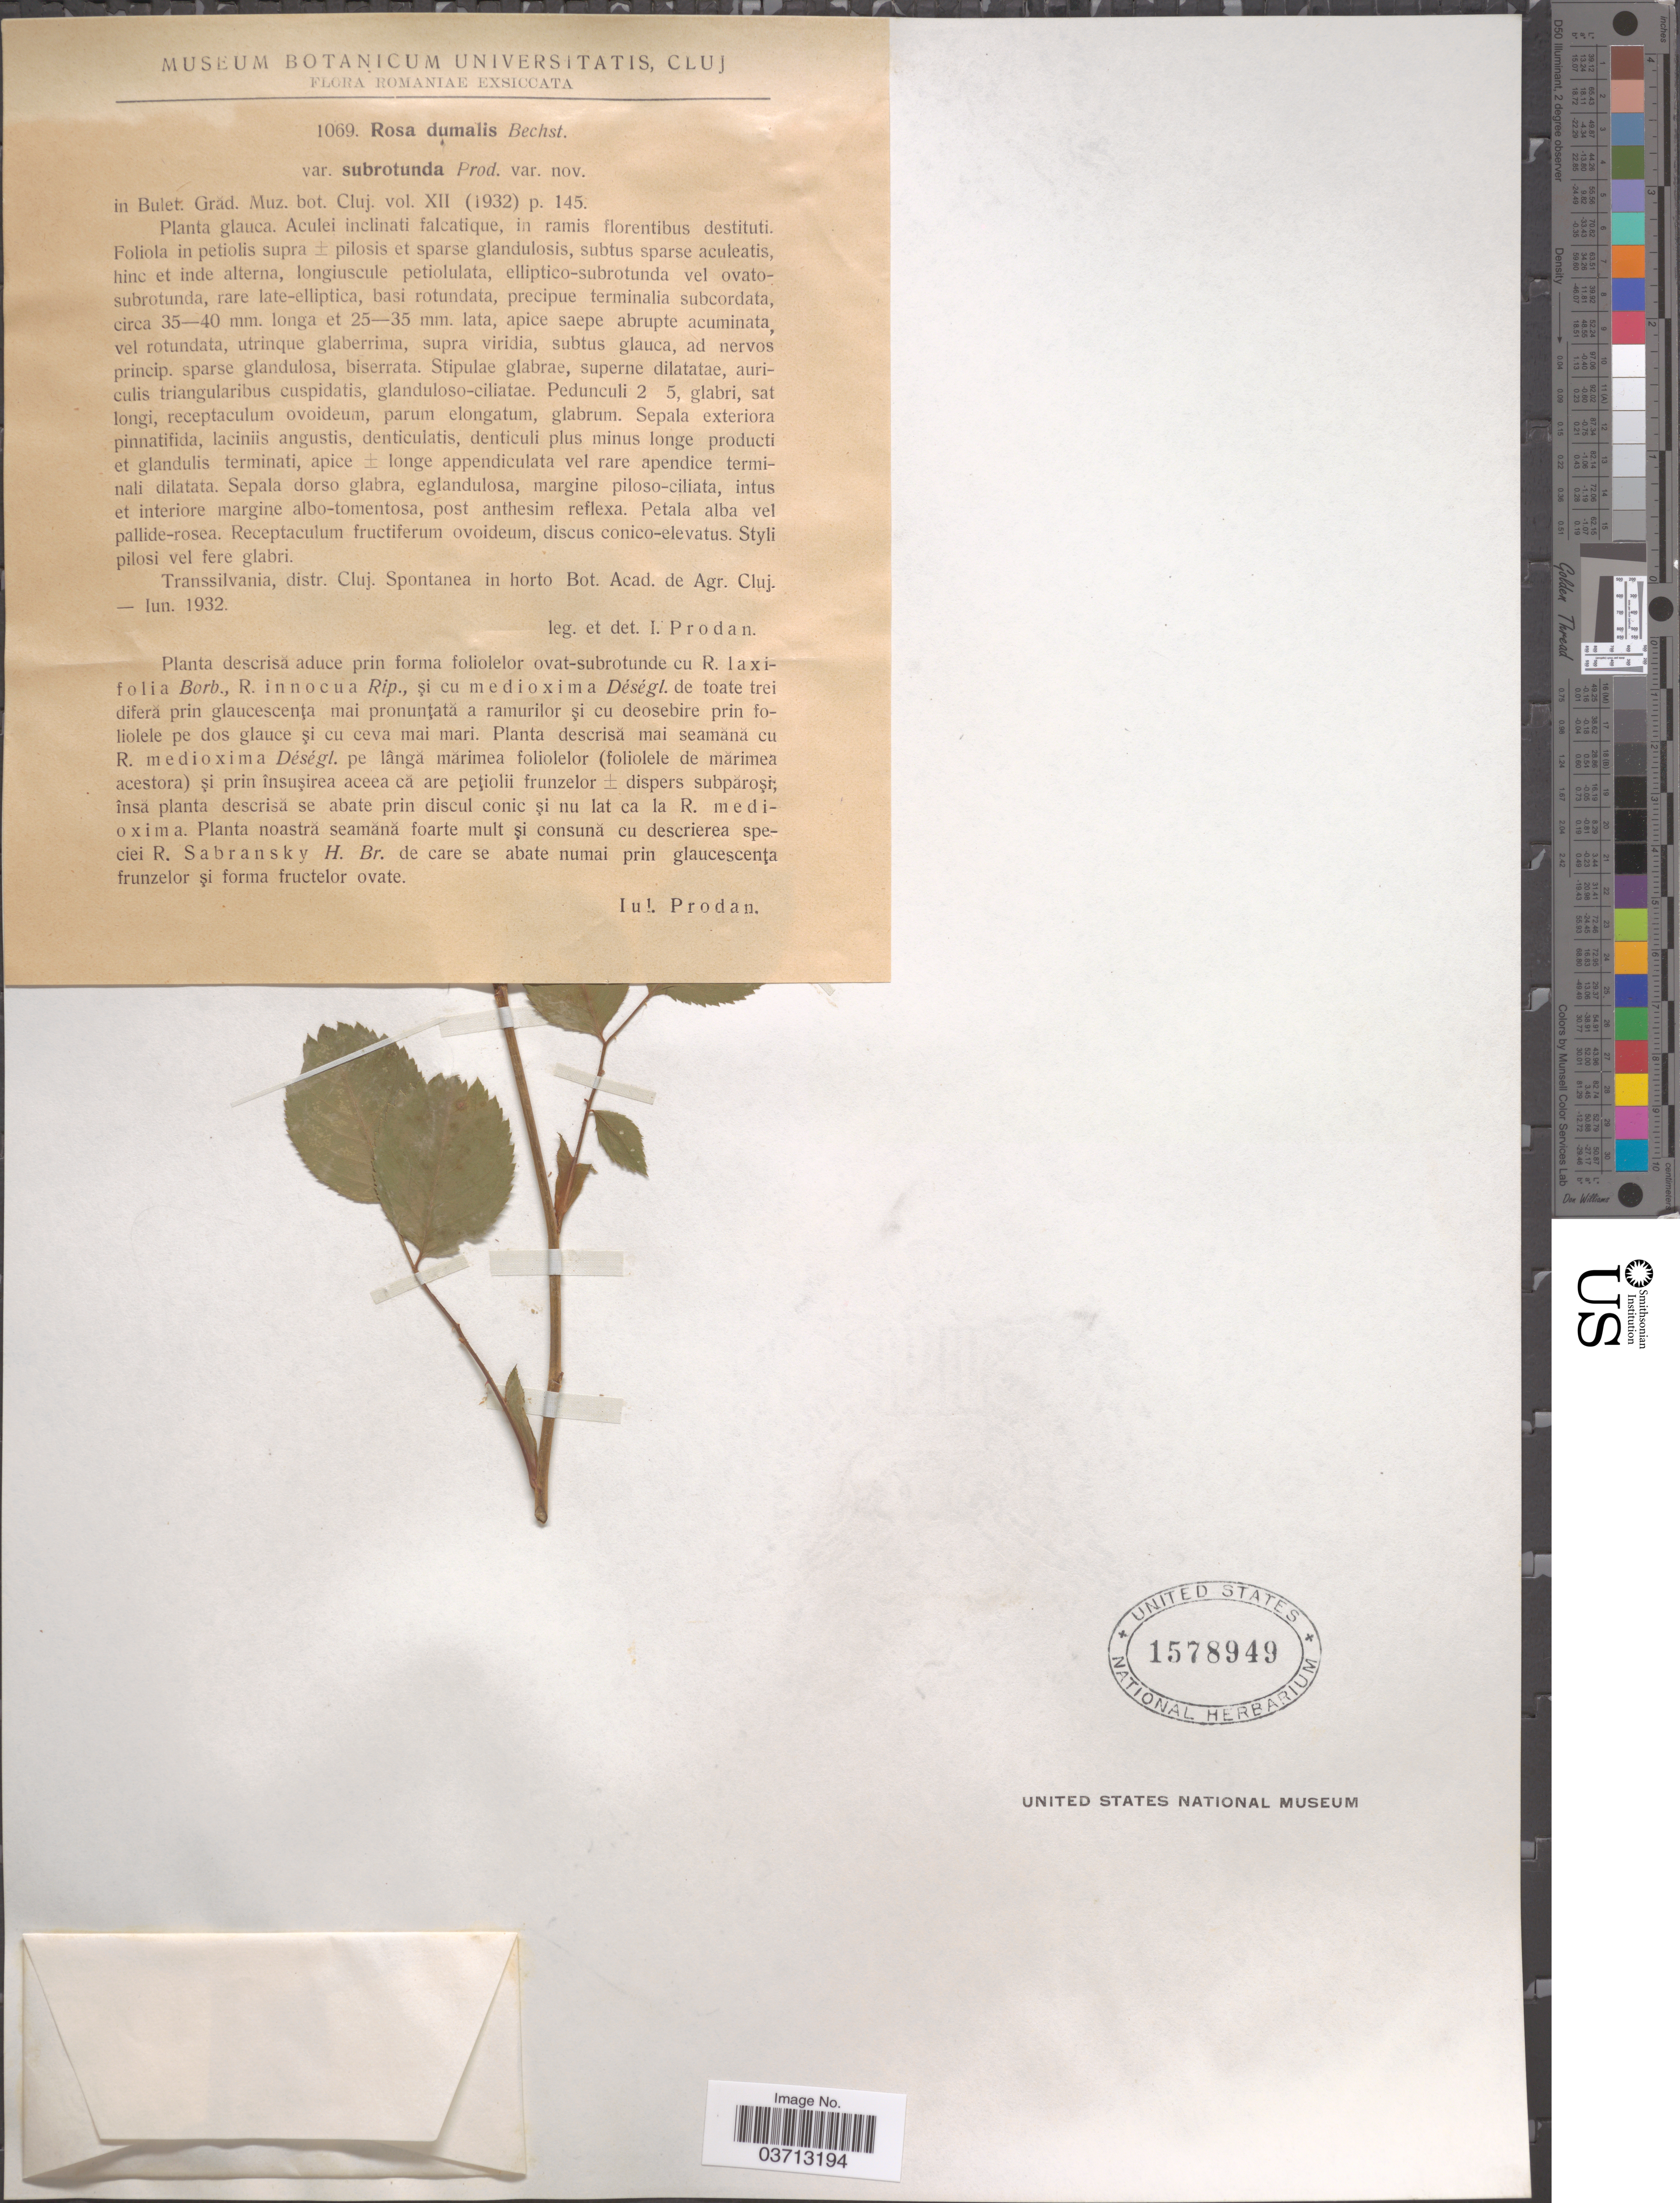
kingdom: Plantae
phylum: Tracheophyta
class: Magnoliopsida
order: Rosales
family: Rosaceae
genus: Rosa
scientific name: Rosa dumalis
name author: Bechst.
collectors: J. Prodan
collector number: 1069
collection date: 1932-06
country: Romania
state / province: Cluj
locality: Transsilvania, distr. Cluj. Spontanea in horto Bot. Acad. de Agr. Cluj.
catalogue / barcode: US 1578949